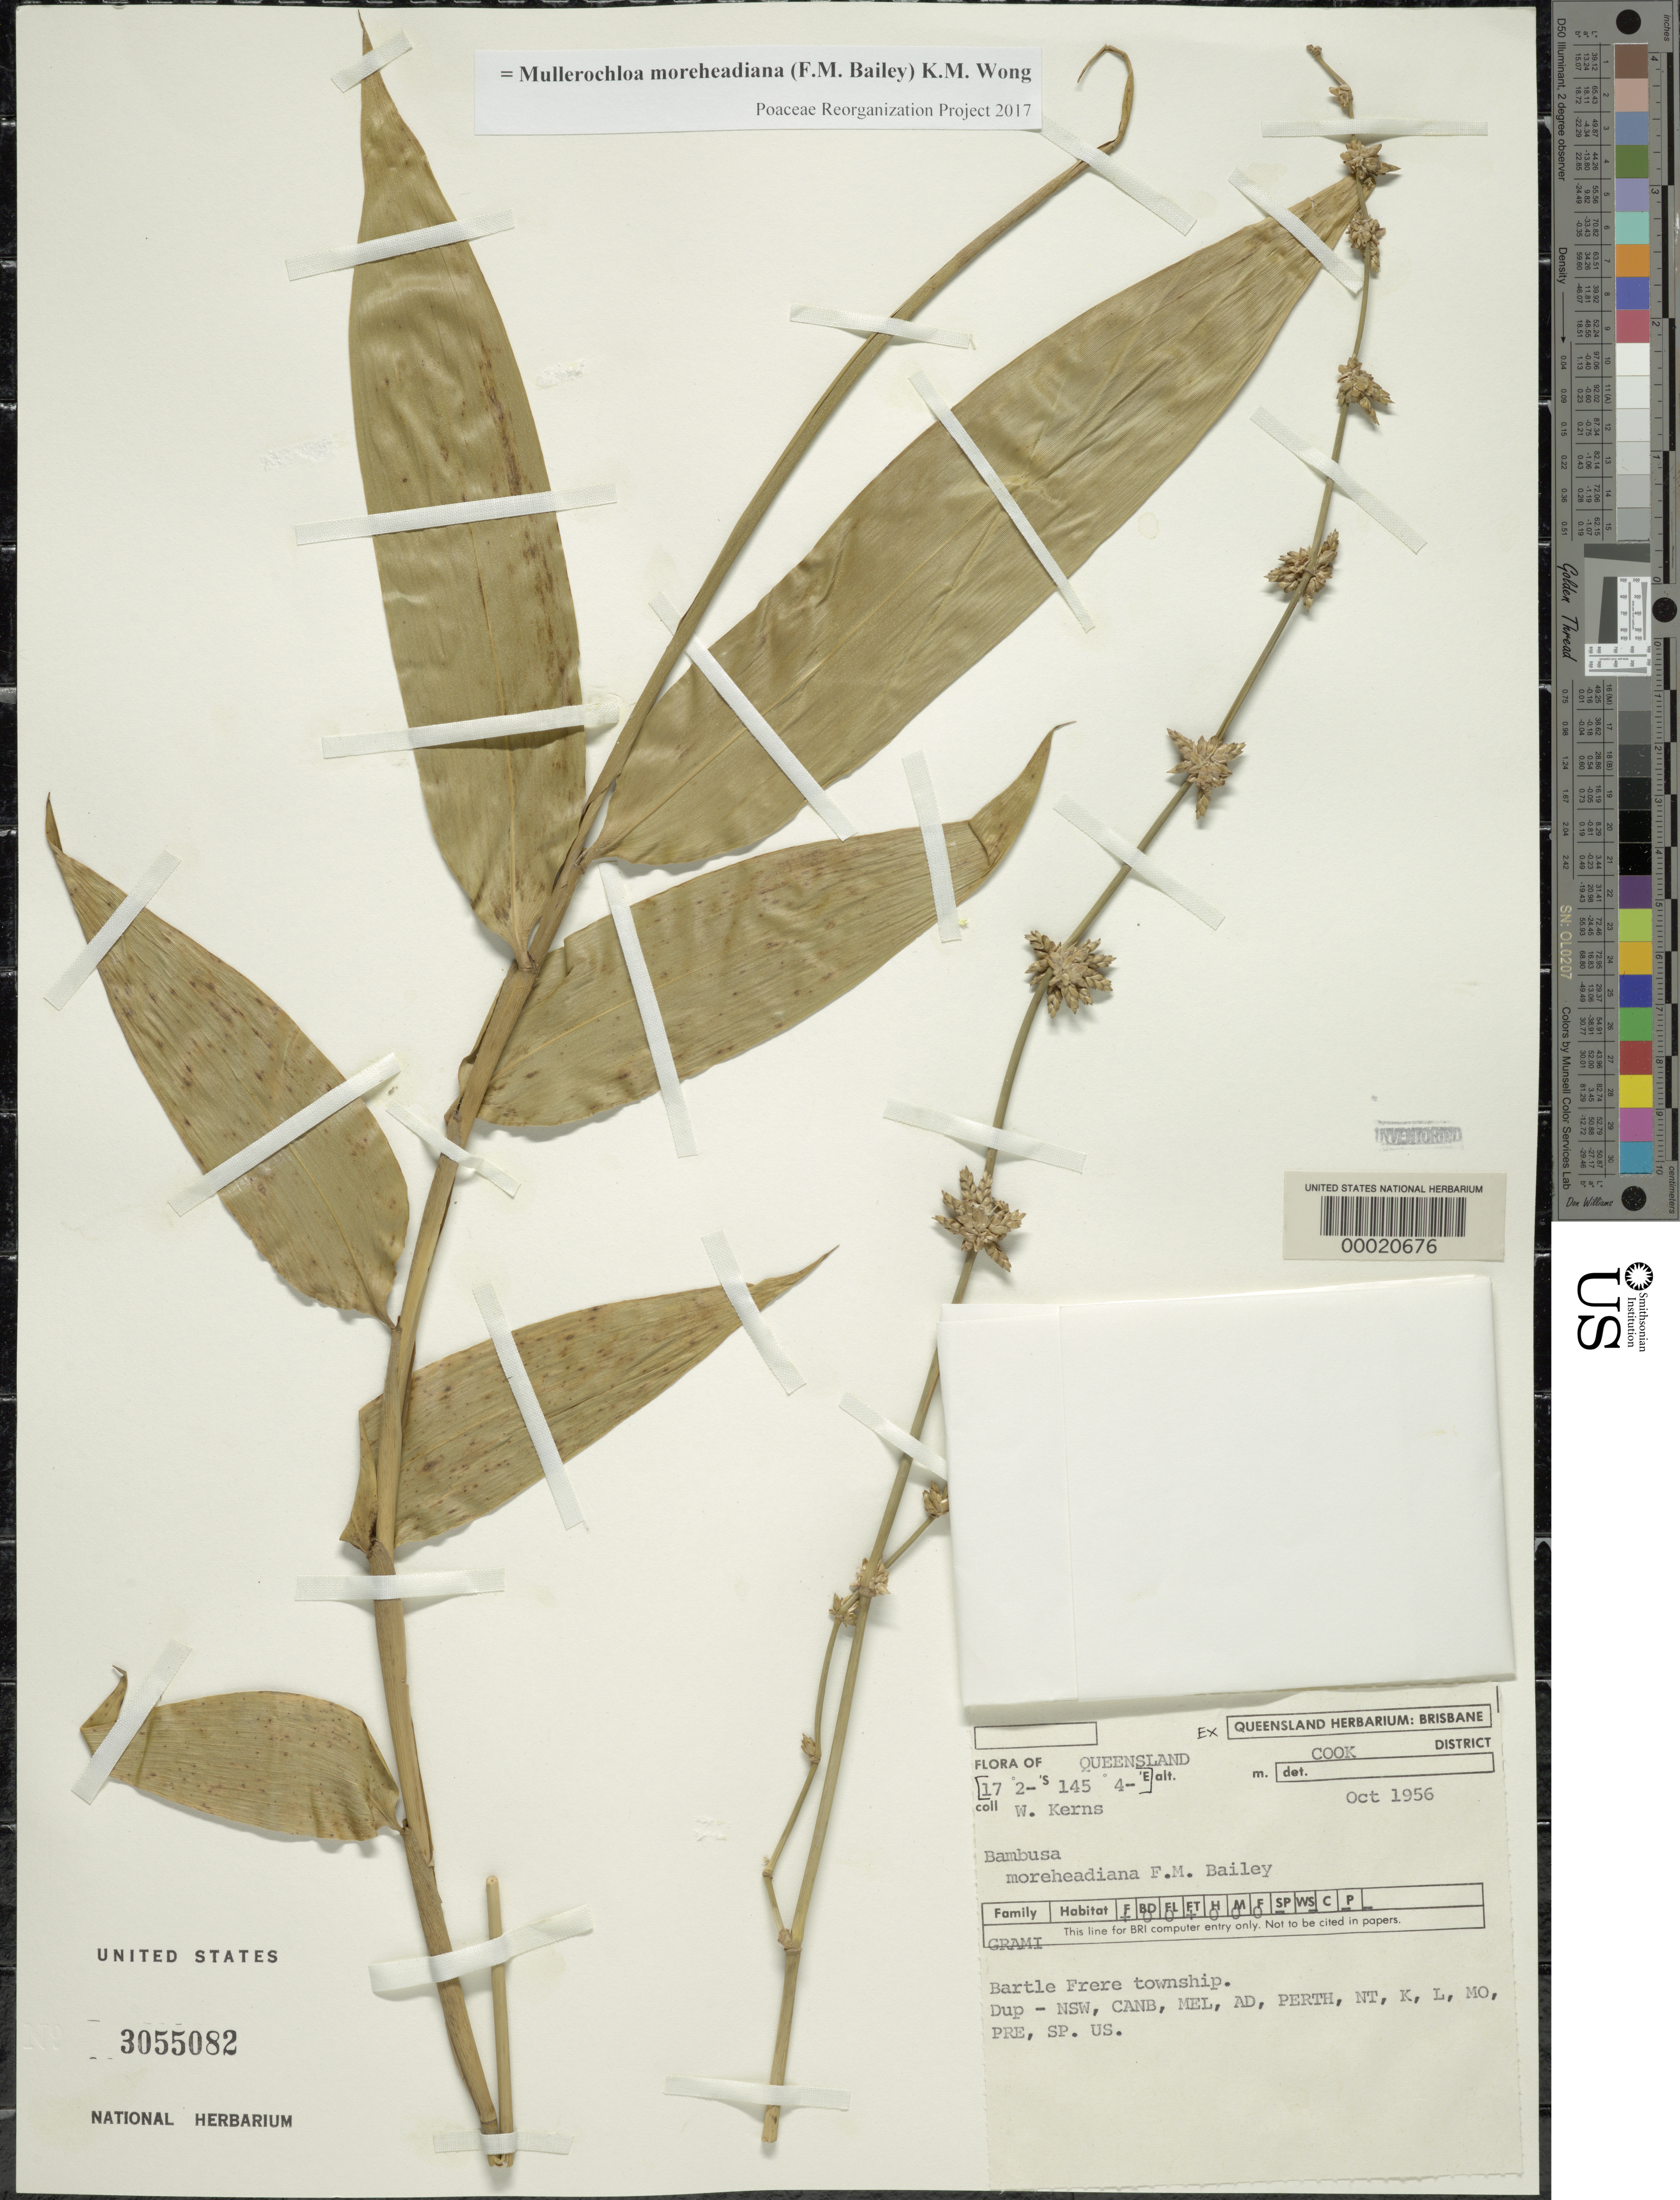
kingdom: Plantae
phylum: Tracheophyta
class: Liliopsida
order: Poales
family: Poaceae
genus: Mullerochloa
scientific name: Mullerochloa moreheadiana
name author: (F.M. Bailey) K.M. Wong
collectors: W. Kerns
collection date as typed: Oct 1956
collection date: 1956-10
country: Australia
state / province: Queensland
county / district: Cook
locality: Bartle frere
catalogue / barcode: US 3055082